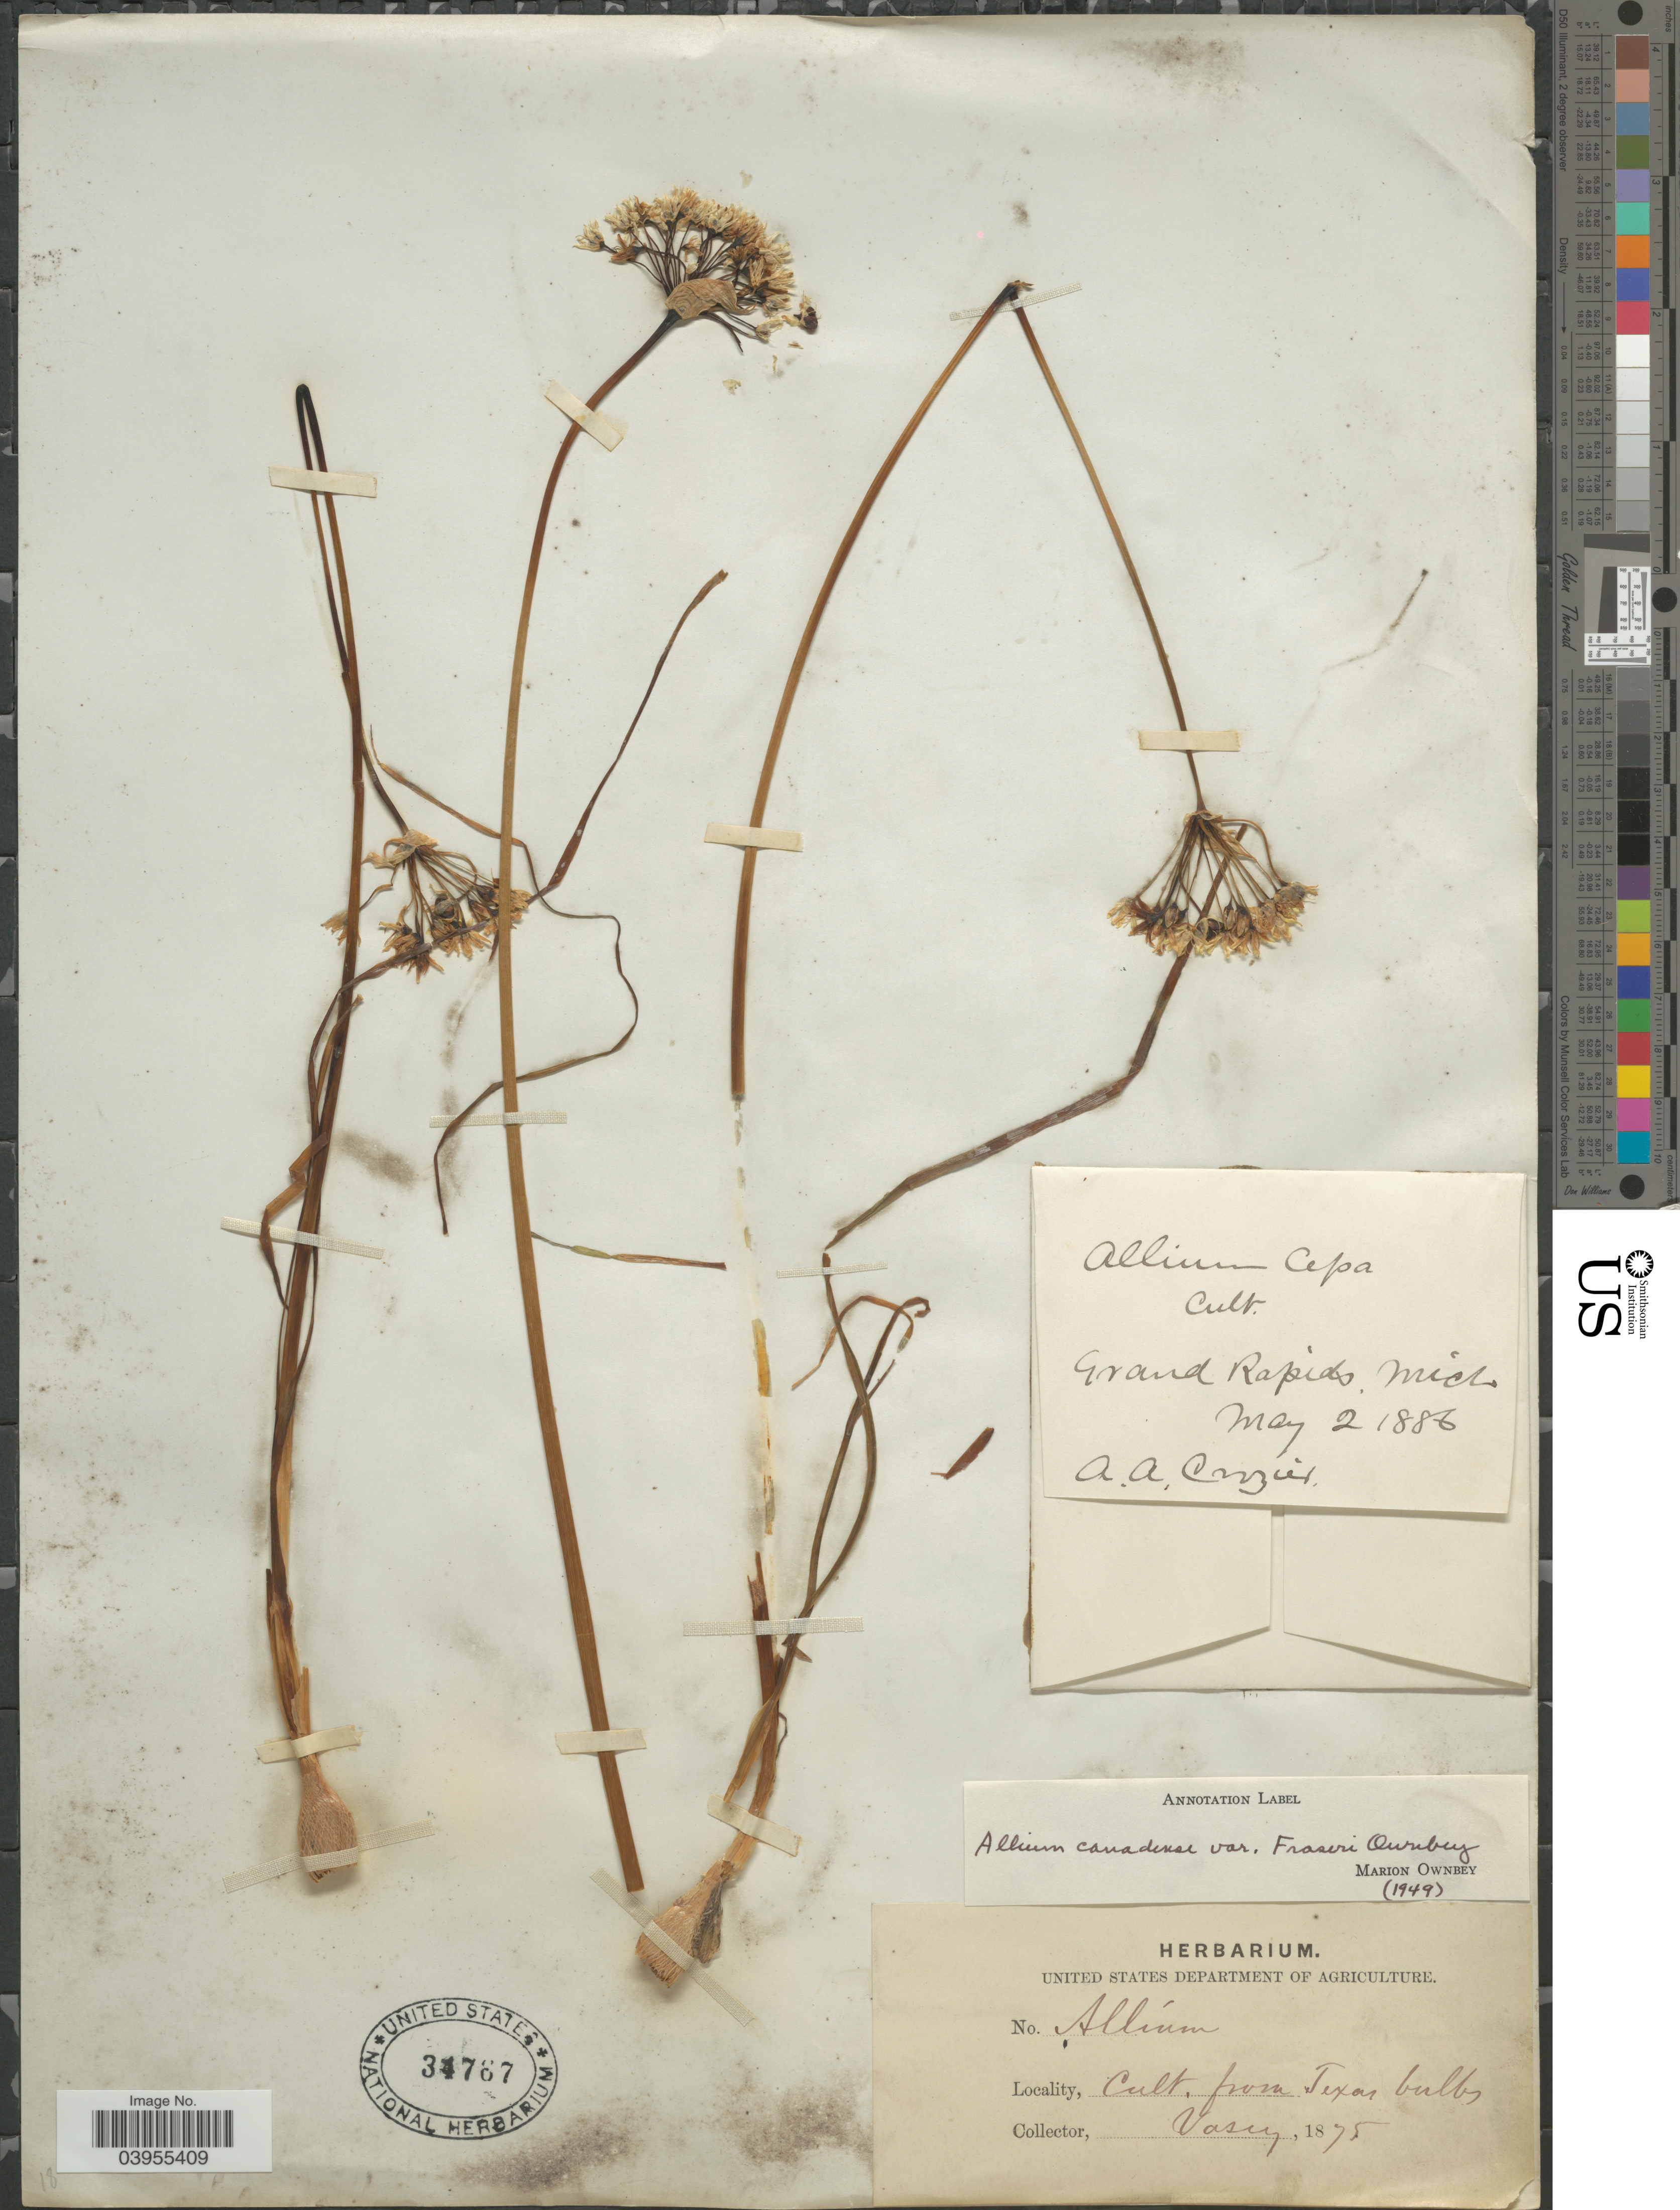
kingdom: Plantae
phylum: Tracheophyta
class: Liliopsida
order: Asparagales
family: Amaryllidaceae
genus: Allium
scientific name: Allium canadense var. fraseri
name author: Ownbey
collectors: A. Crozier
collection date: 1886-05-02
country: United States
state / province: Michigan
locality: Grand Rapids.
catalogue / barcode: US 34767-2